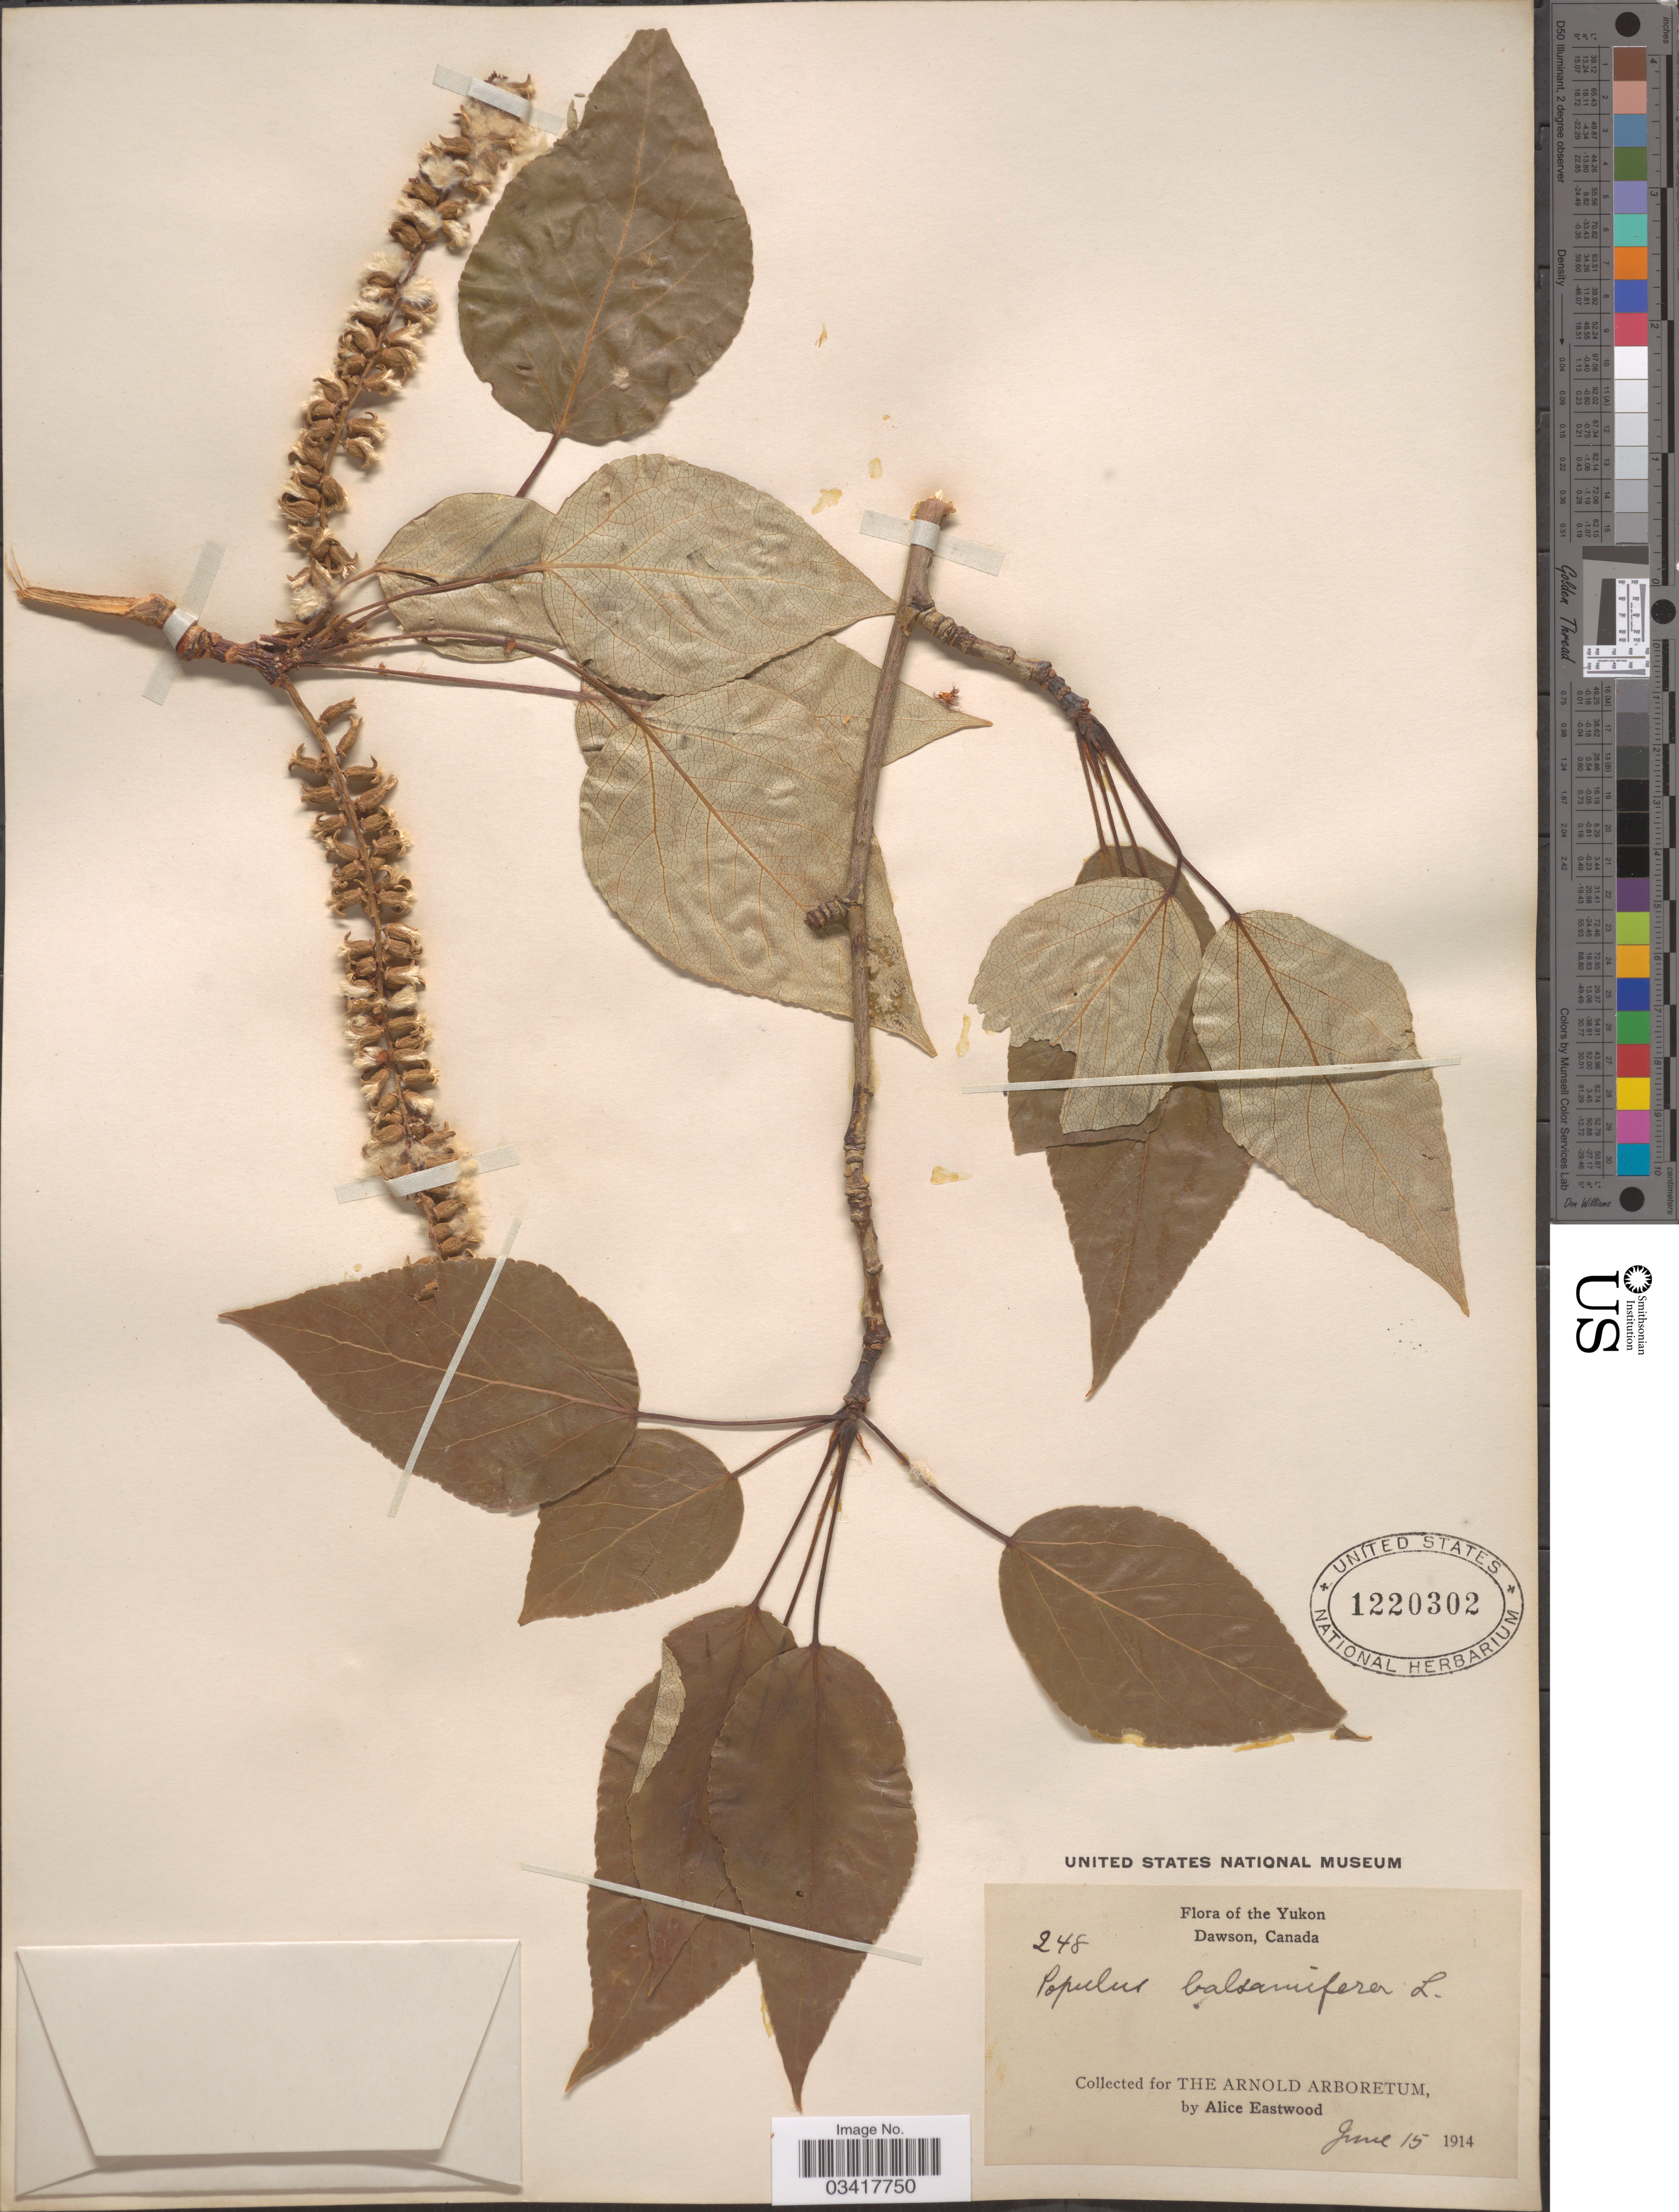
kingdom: Plantae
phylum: Tracheophyta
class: Magnoliopsida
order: Malpighiales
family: Salicaceae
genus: Populus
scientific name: Populus balsamifera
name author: L.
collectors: A. Eastwood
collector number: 248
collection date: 1914-06-15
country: Canada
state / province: Yukon Territory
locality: The Yukon. Dawson.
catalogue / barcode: US 1220302